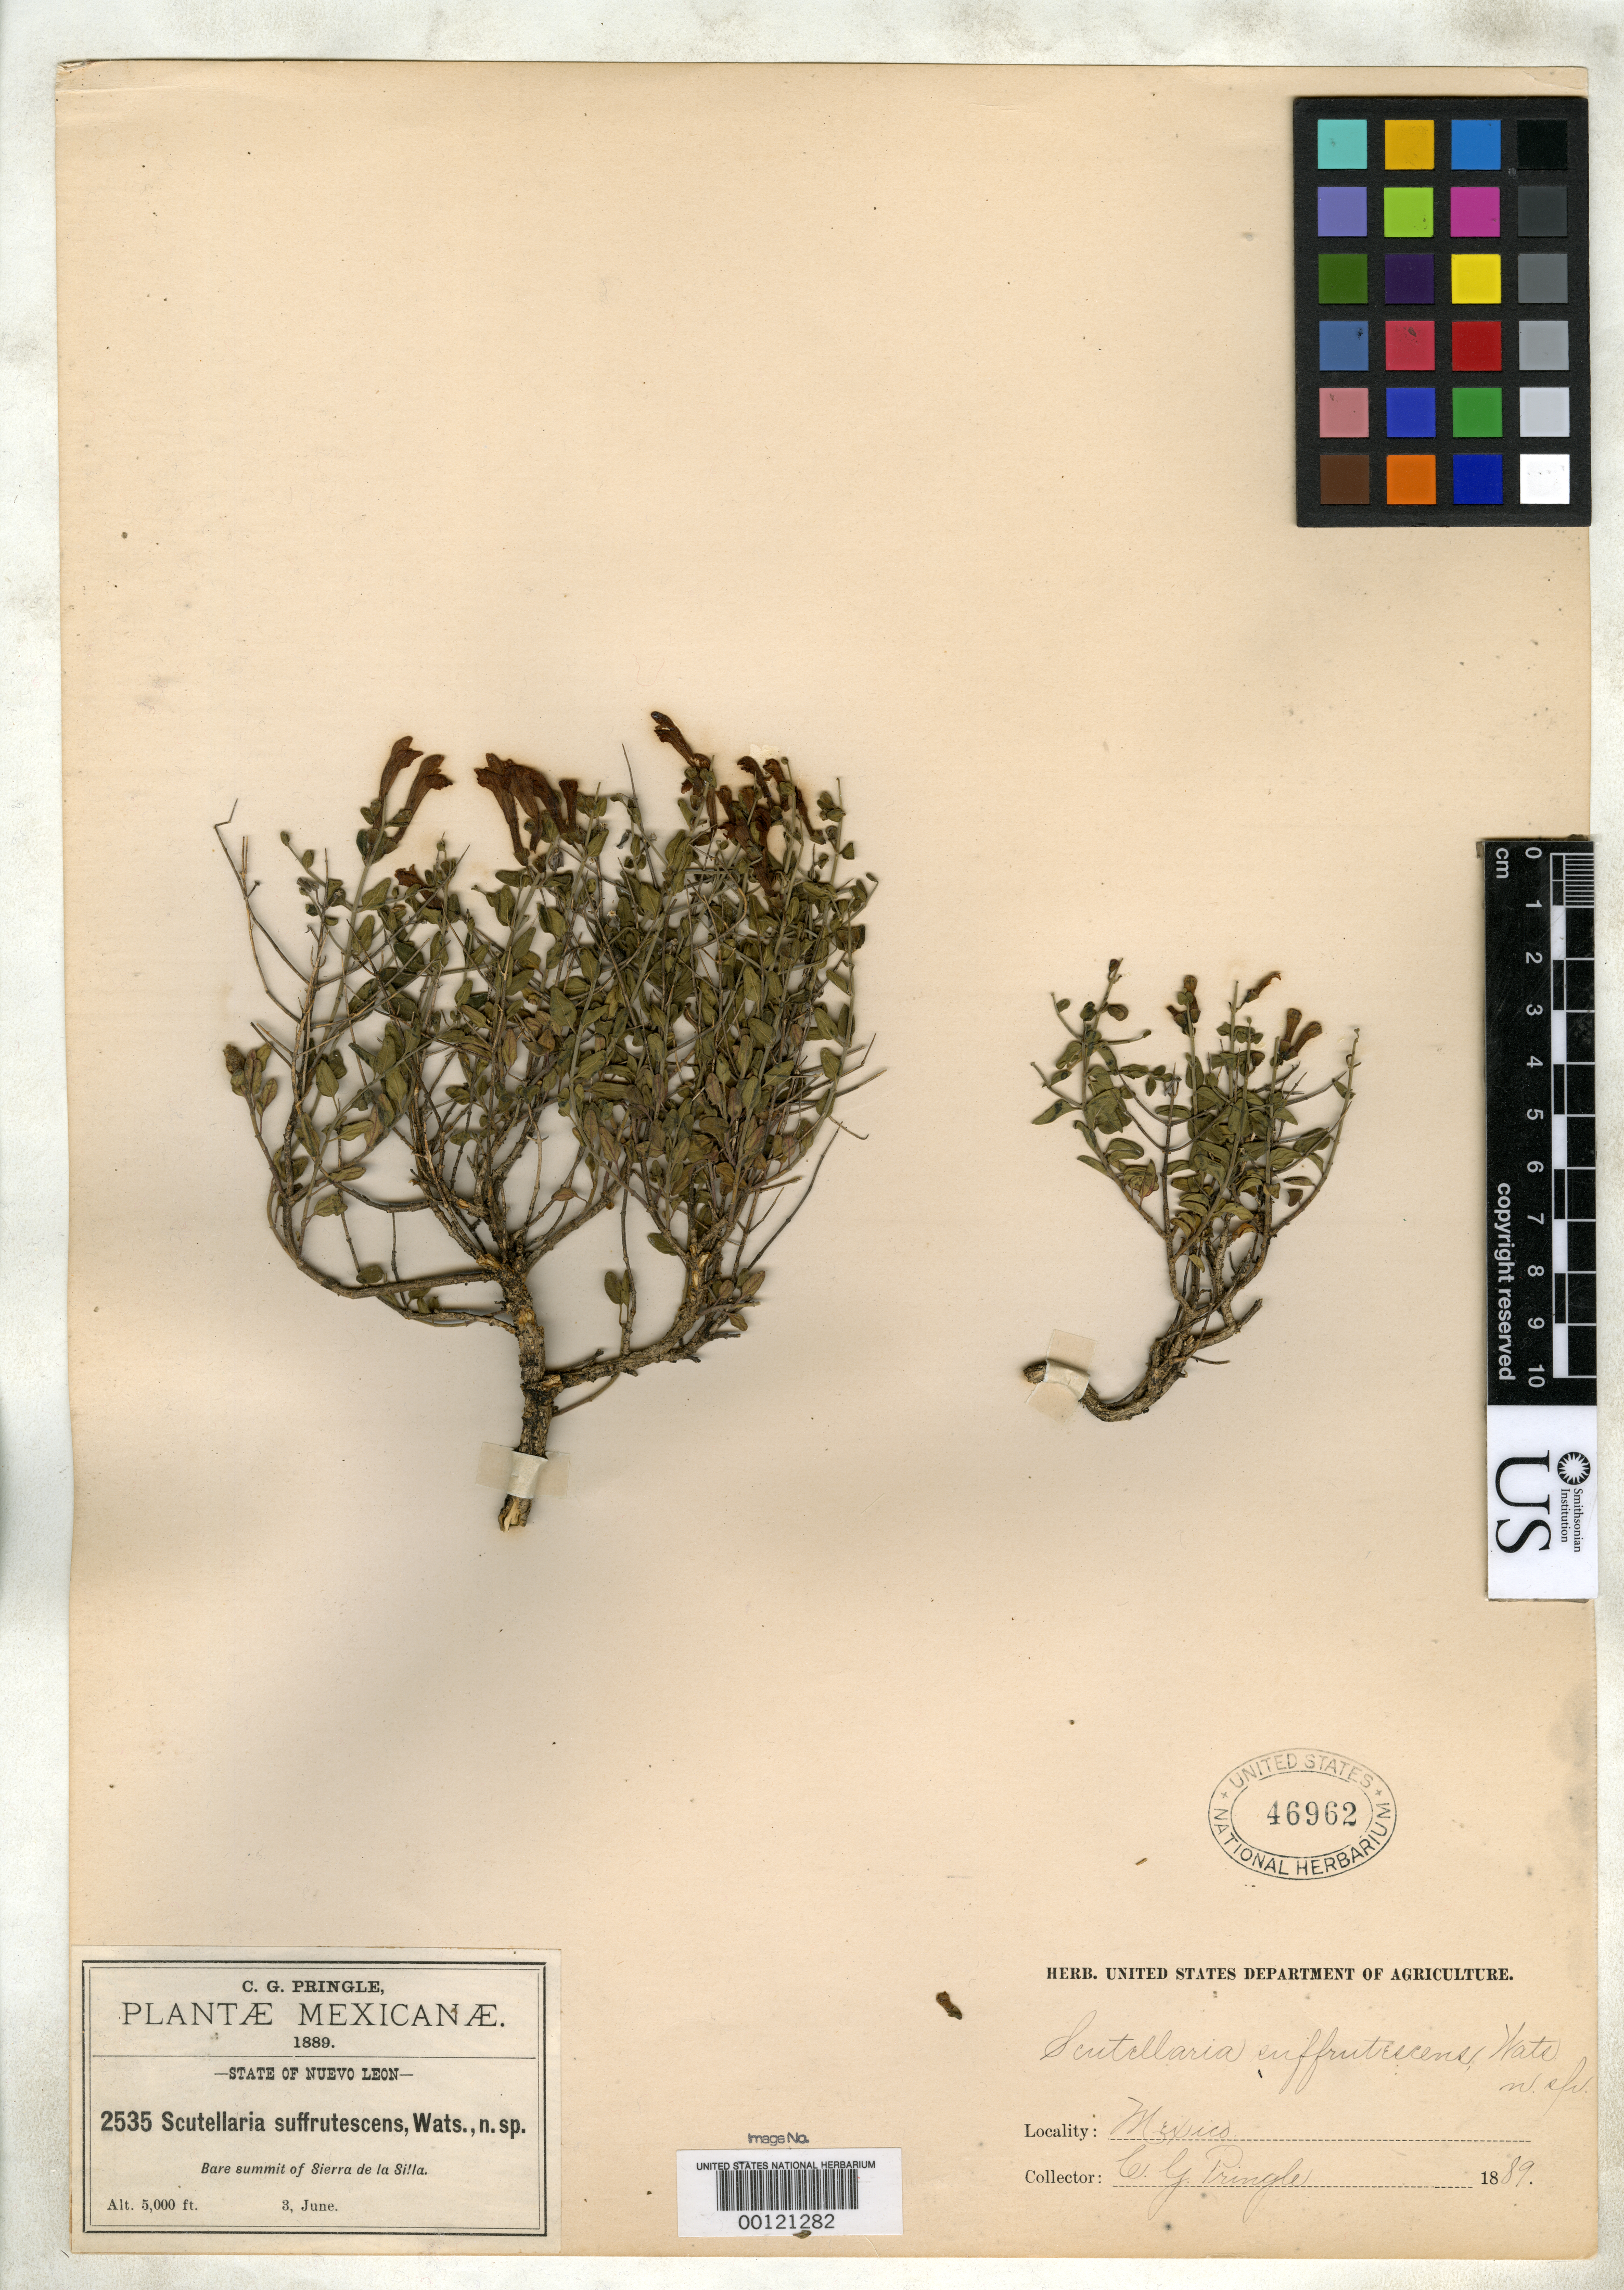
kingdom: Plantae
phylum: Tracheophyta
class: Magnoliopsida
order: Lamiales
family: Lamiaceae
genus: Scutellaria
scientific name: Scutellaria suffrutescens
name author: S. Watson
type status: Isotype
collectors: C. G. Pringle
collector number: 2535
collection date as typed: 03 Jun 1889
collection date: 1889-06-03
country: Mexico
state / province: Nuevo León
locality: Bare summit of Sierra de La Silla.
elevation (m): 1524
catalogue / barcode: US 46962